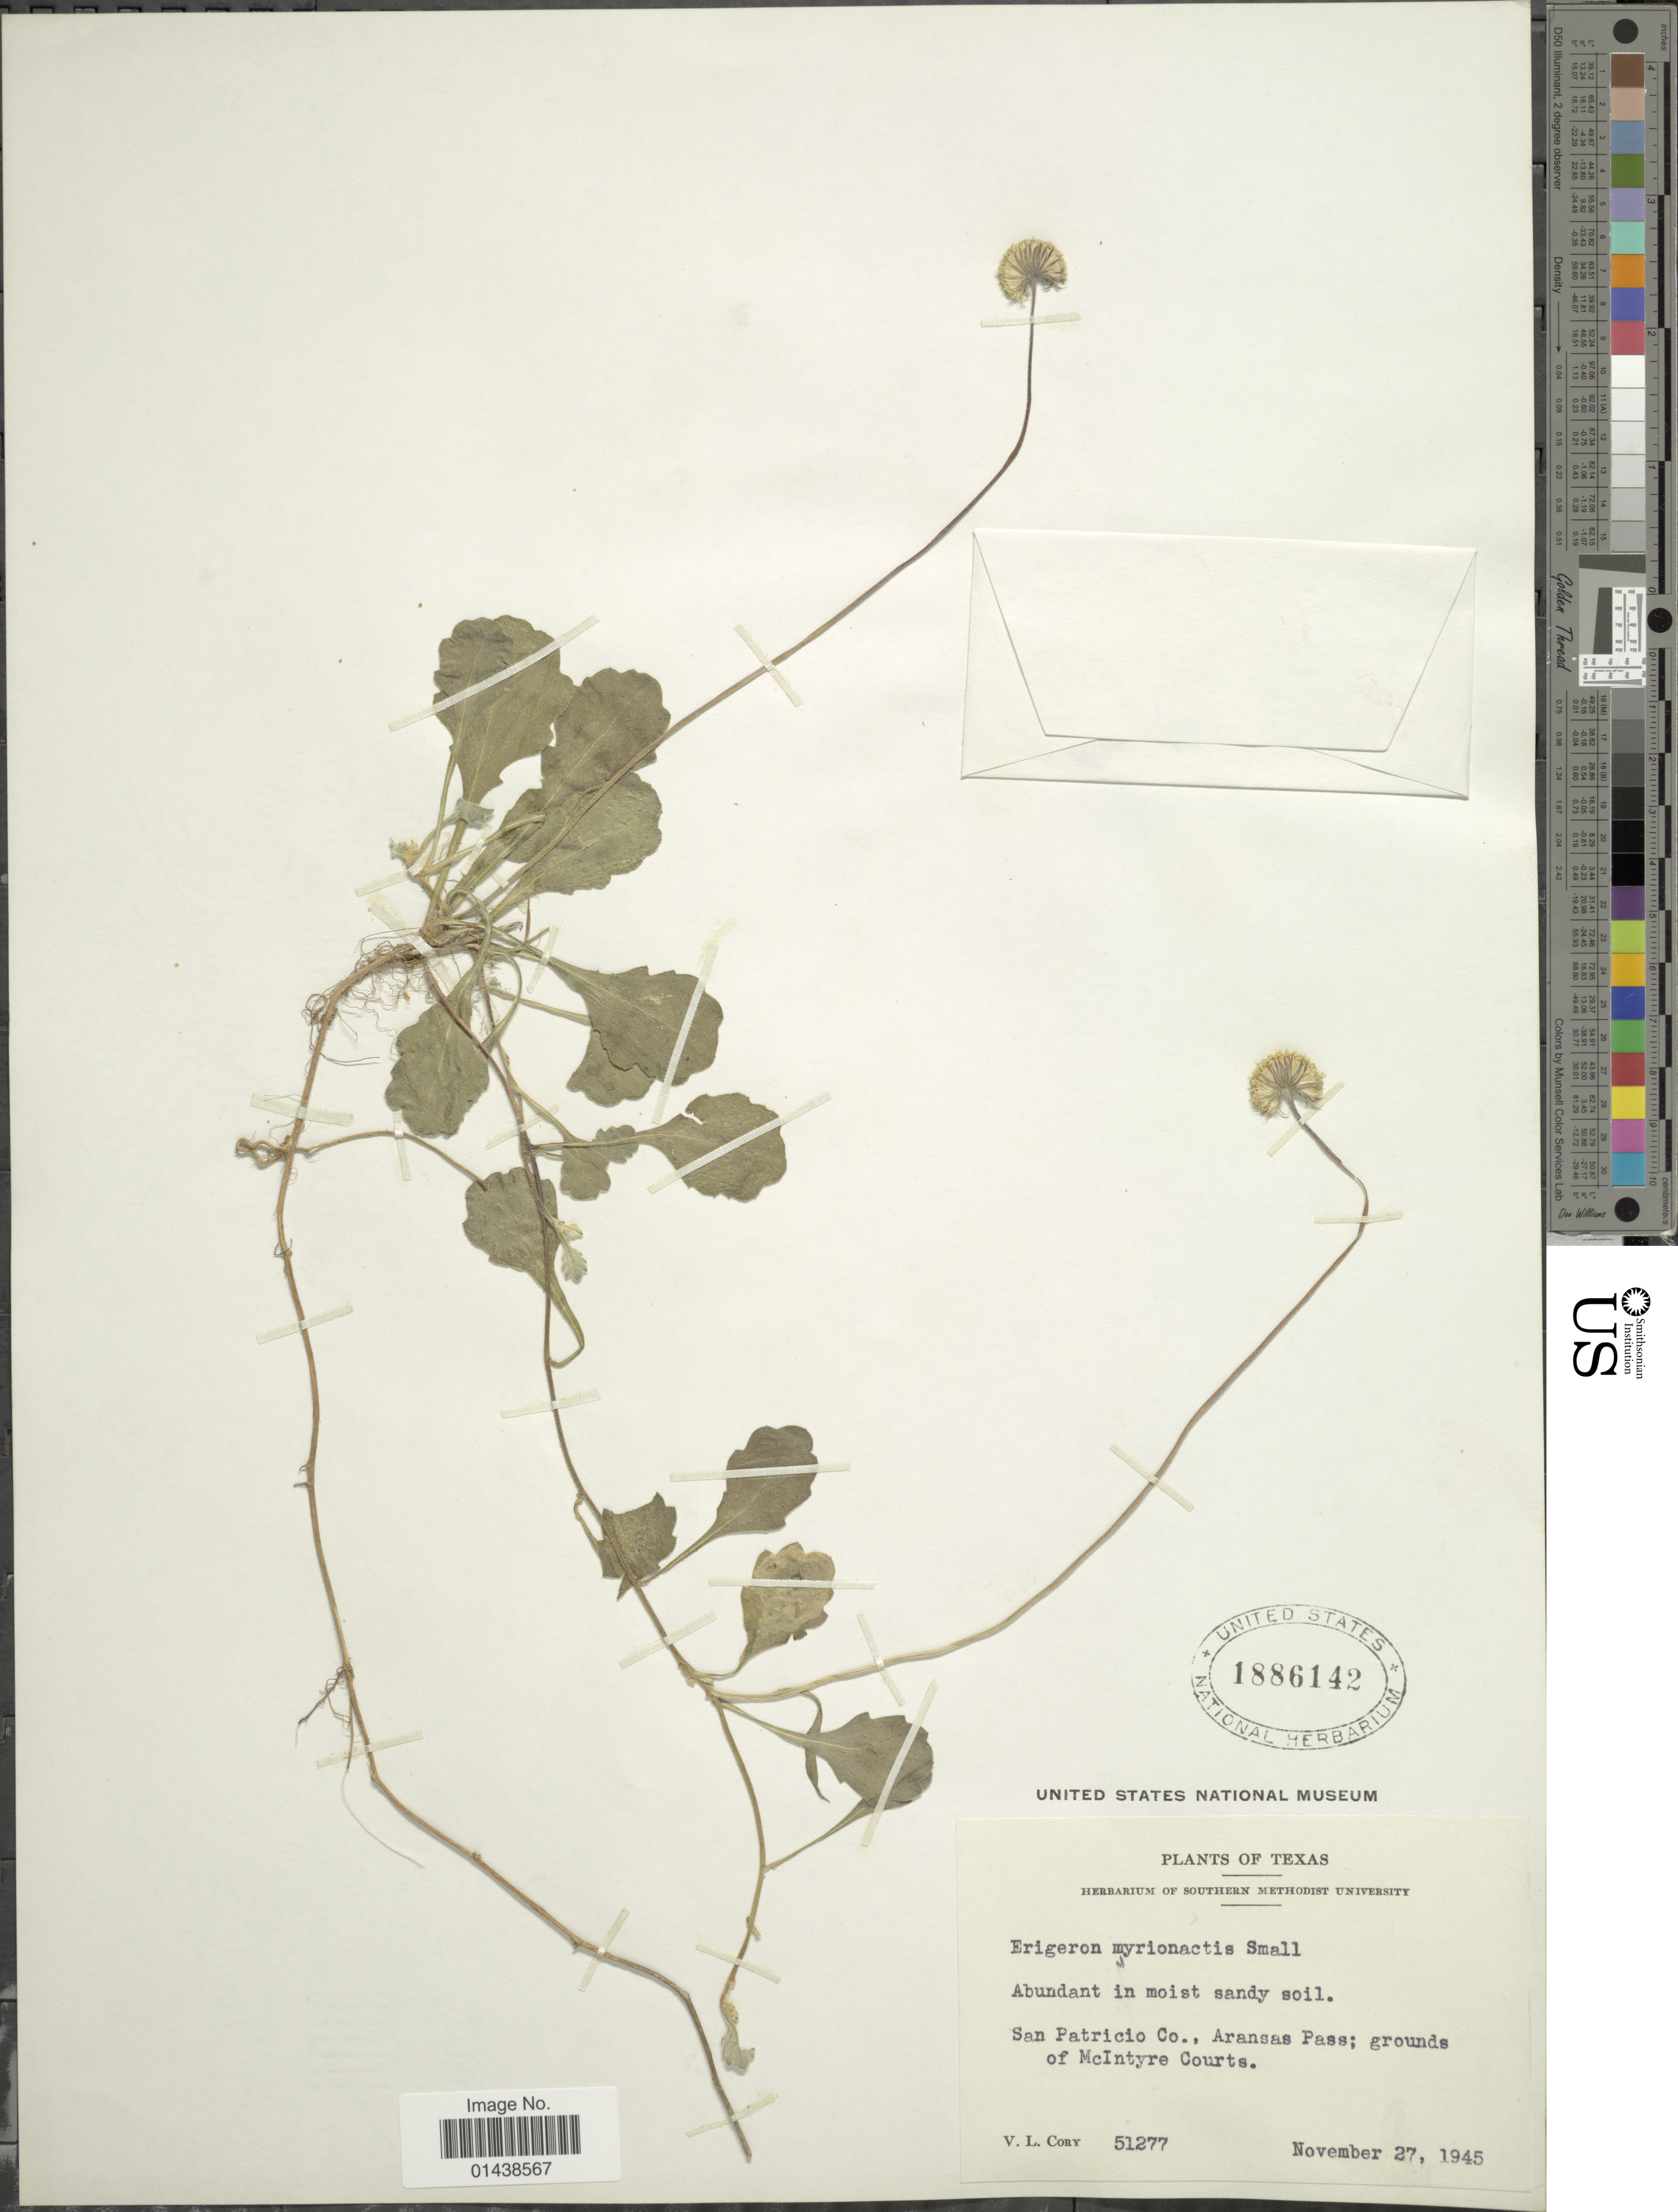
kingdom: Plantae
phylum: Tracheophyta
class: Magnoliopsida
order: Asterales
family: Asteraceae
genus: Erigeron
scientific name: Erigeron myrionactis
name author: Small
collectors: V. Cory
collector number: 51277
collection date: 1945-11-27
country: United States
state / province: Texas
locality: San Patricio Co., Aransas Pass; grounds of McIntyre Courts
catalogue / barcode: US 1886142